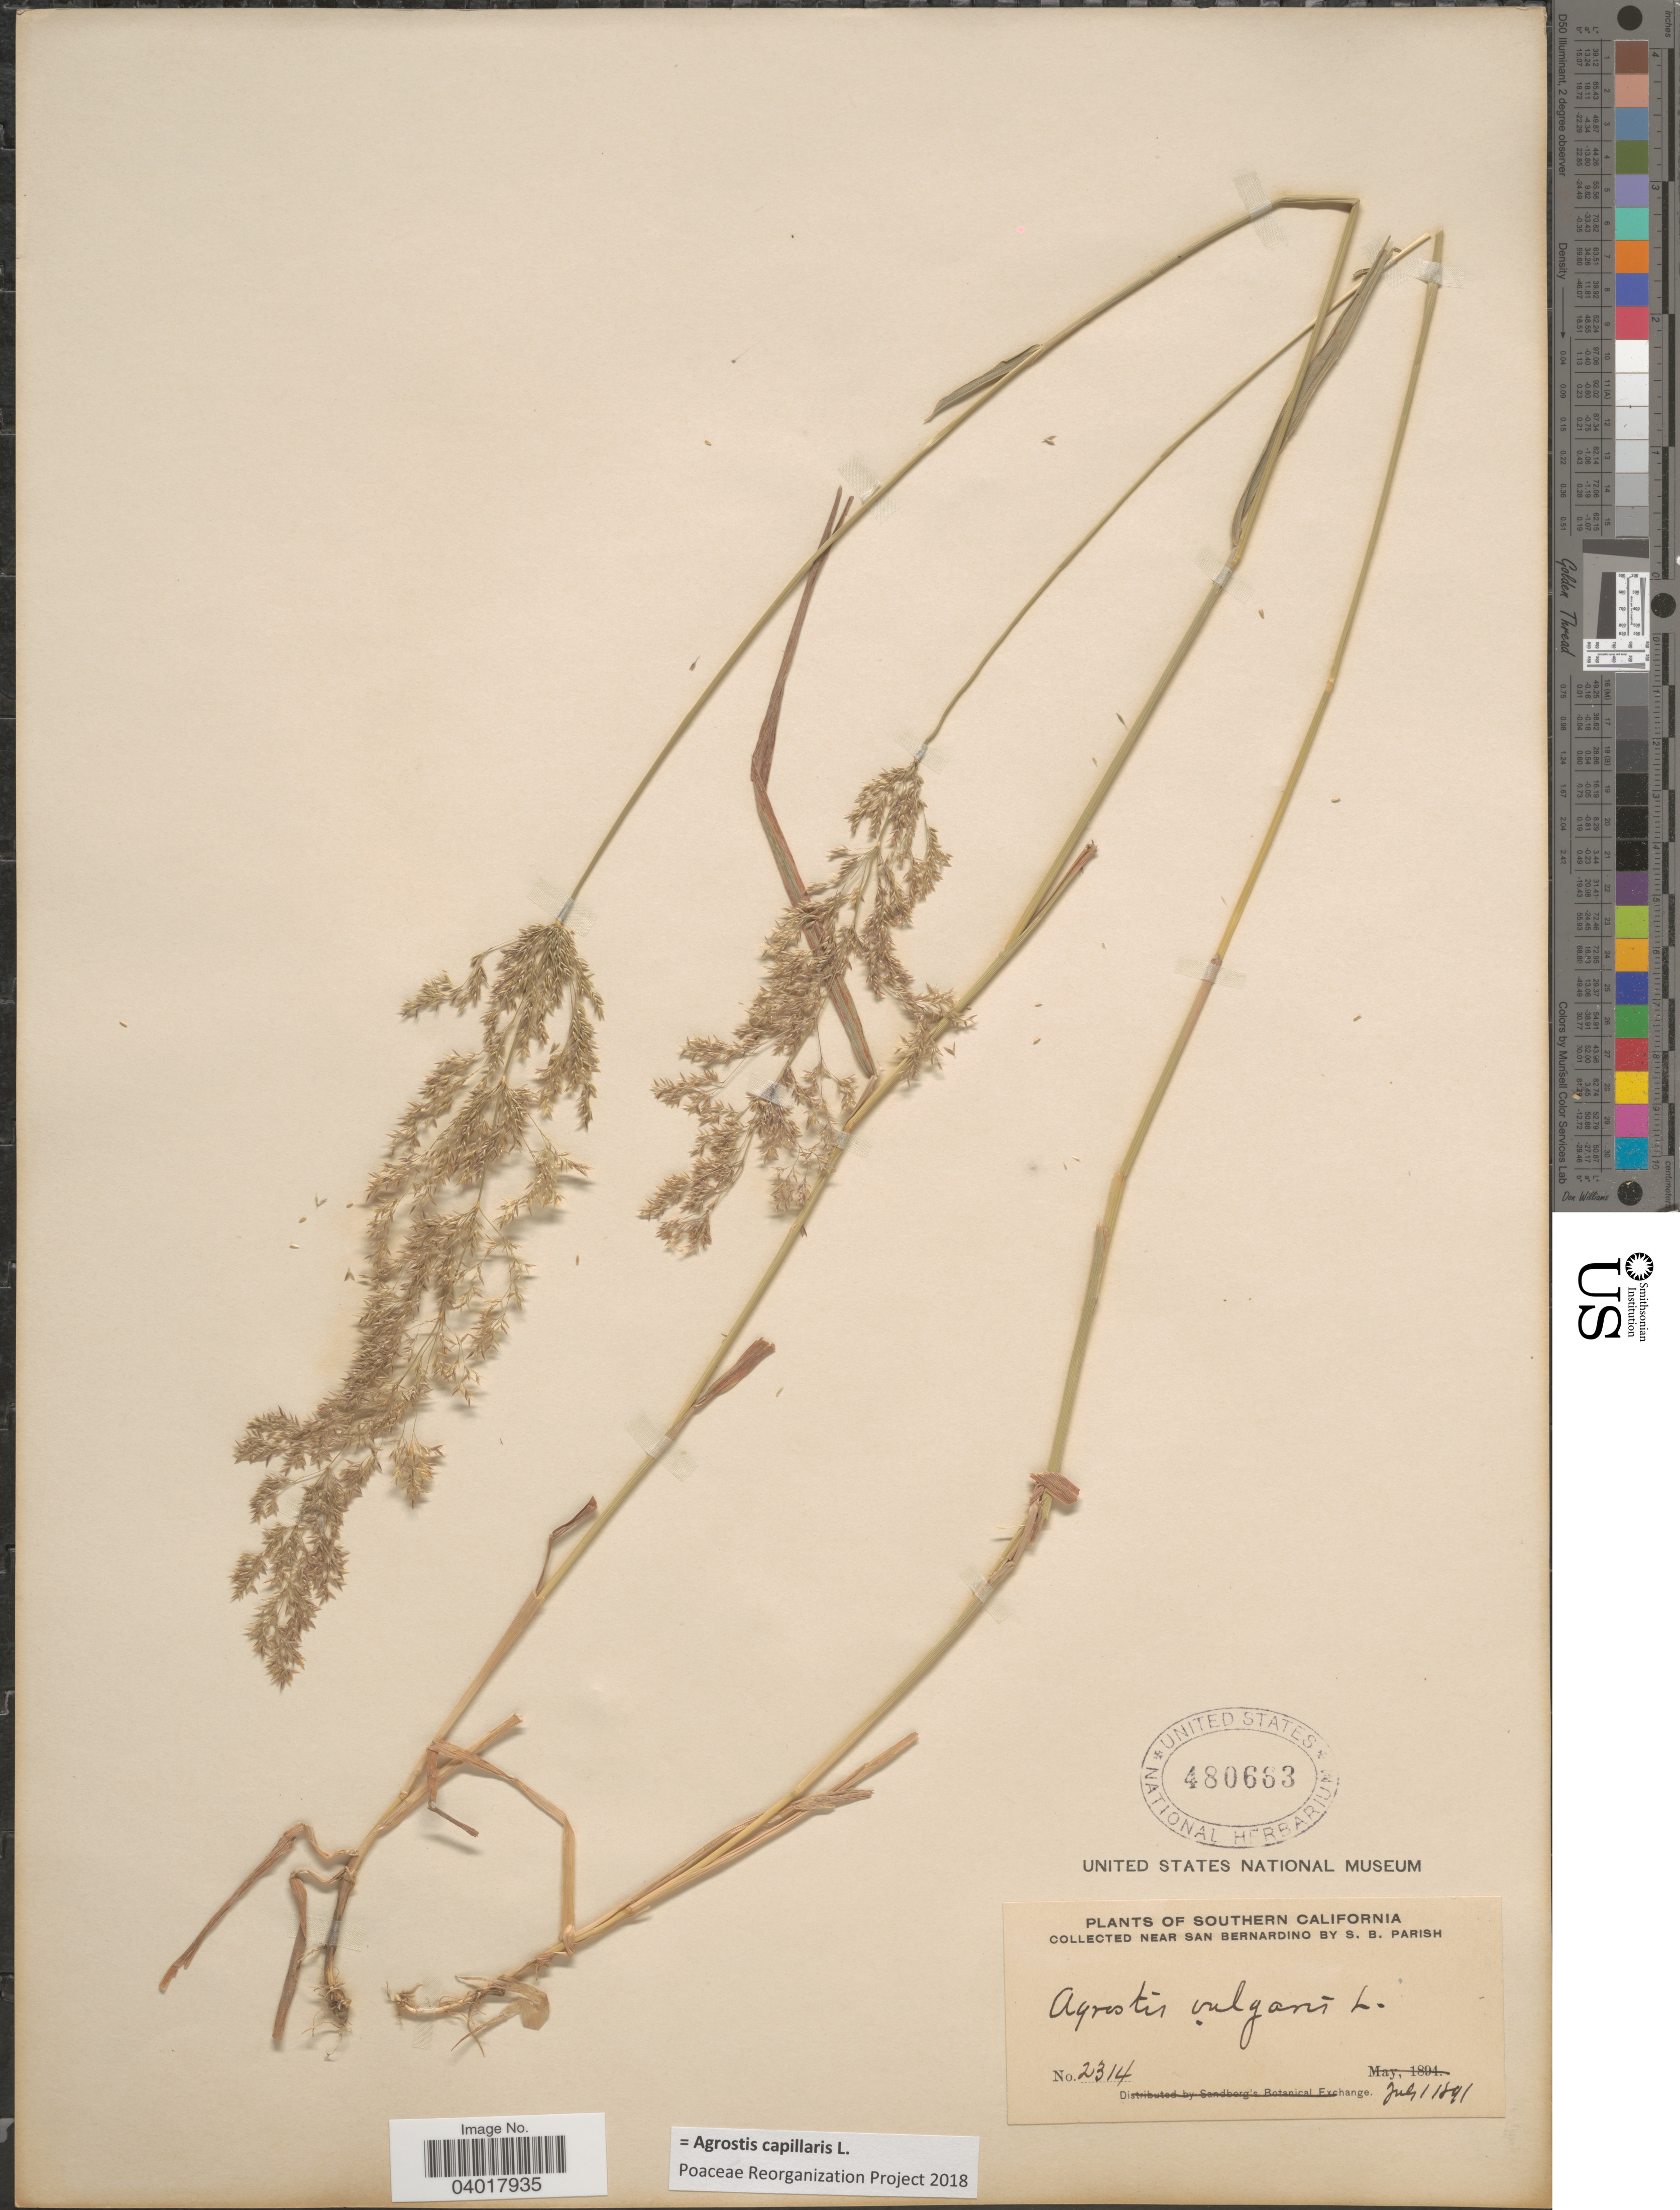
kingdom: Plantae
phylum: Tracheophyta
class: Liliopsida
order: Poales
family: Poaceae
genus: Agrostis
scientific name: Agrostis capillaris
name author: L.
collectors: S. B. Parish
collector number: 2314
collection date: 1891-07-01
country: United States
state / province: California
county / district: San Bernardino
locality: Southern California. Near San Bernardino.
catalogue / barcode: US 480663